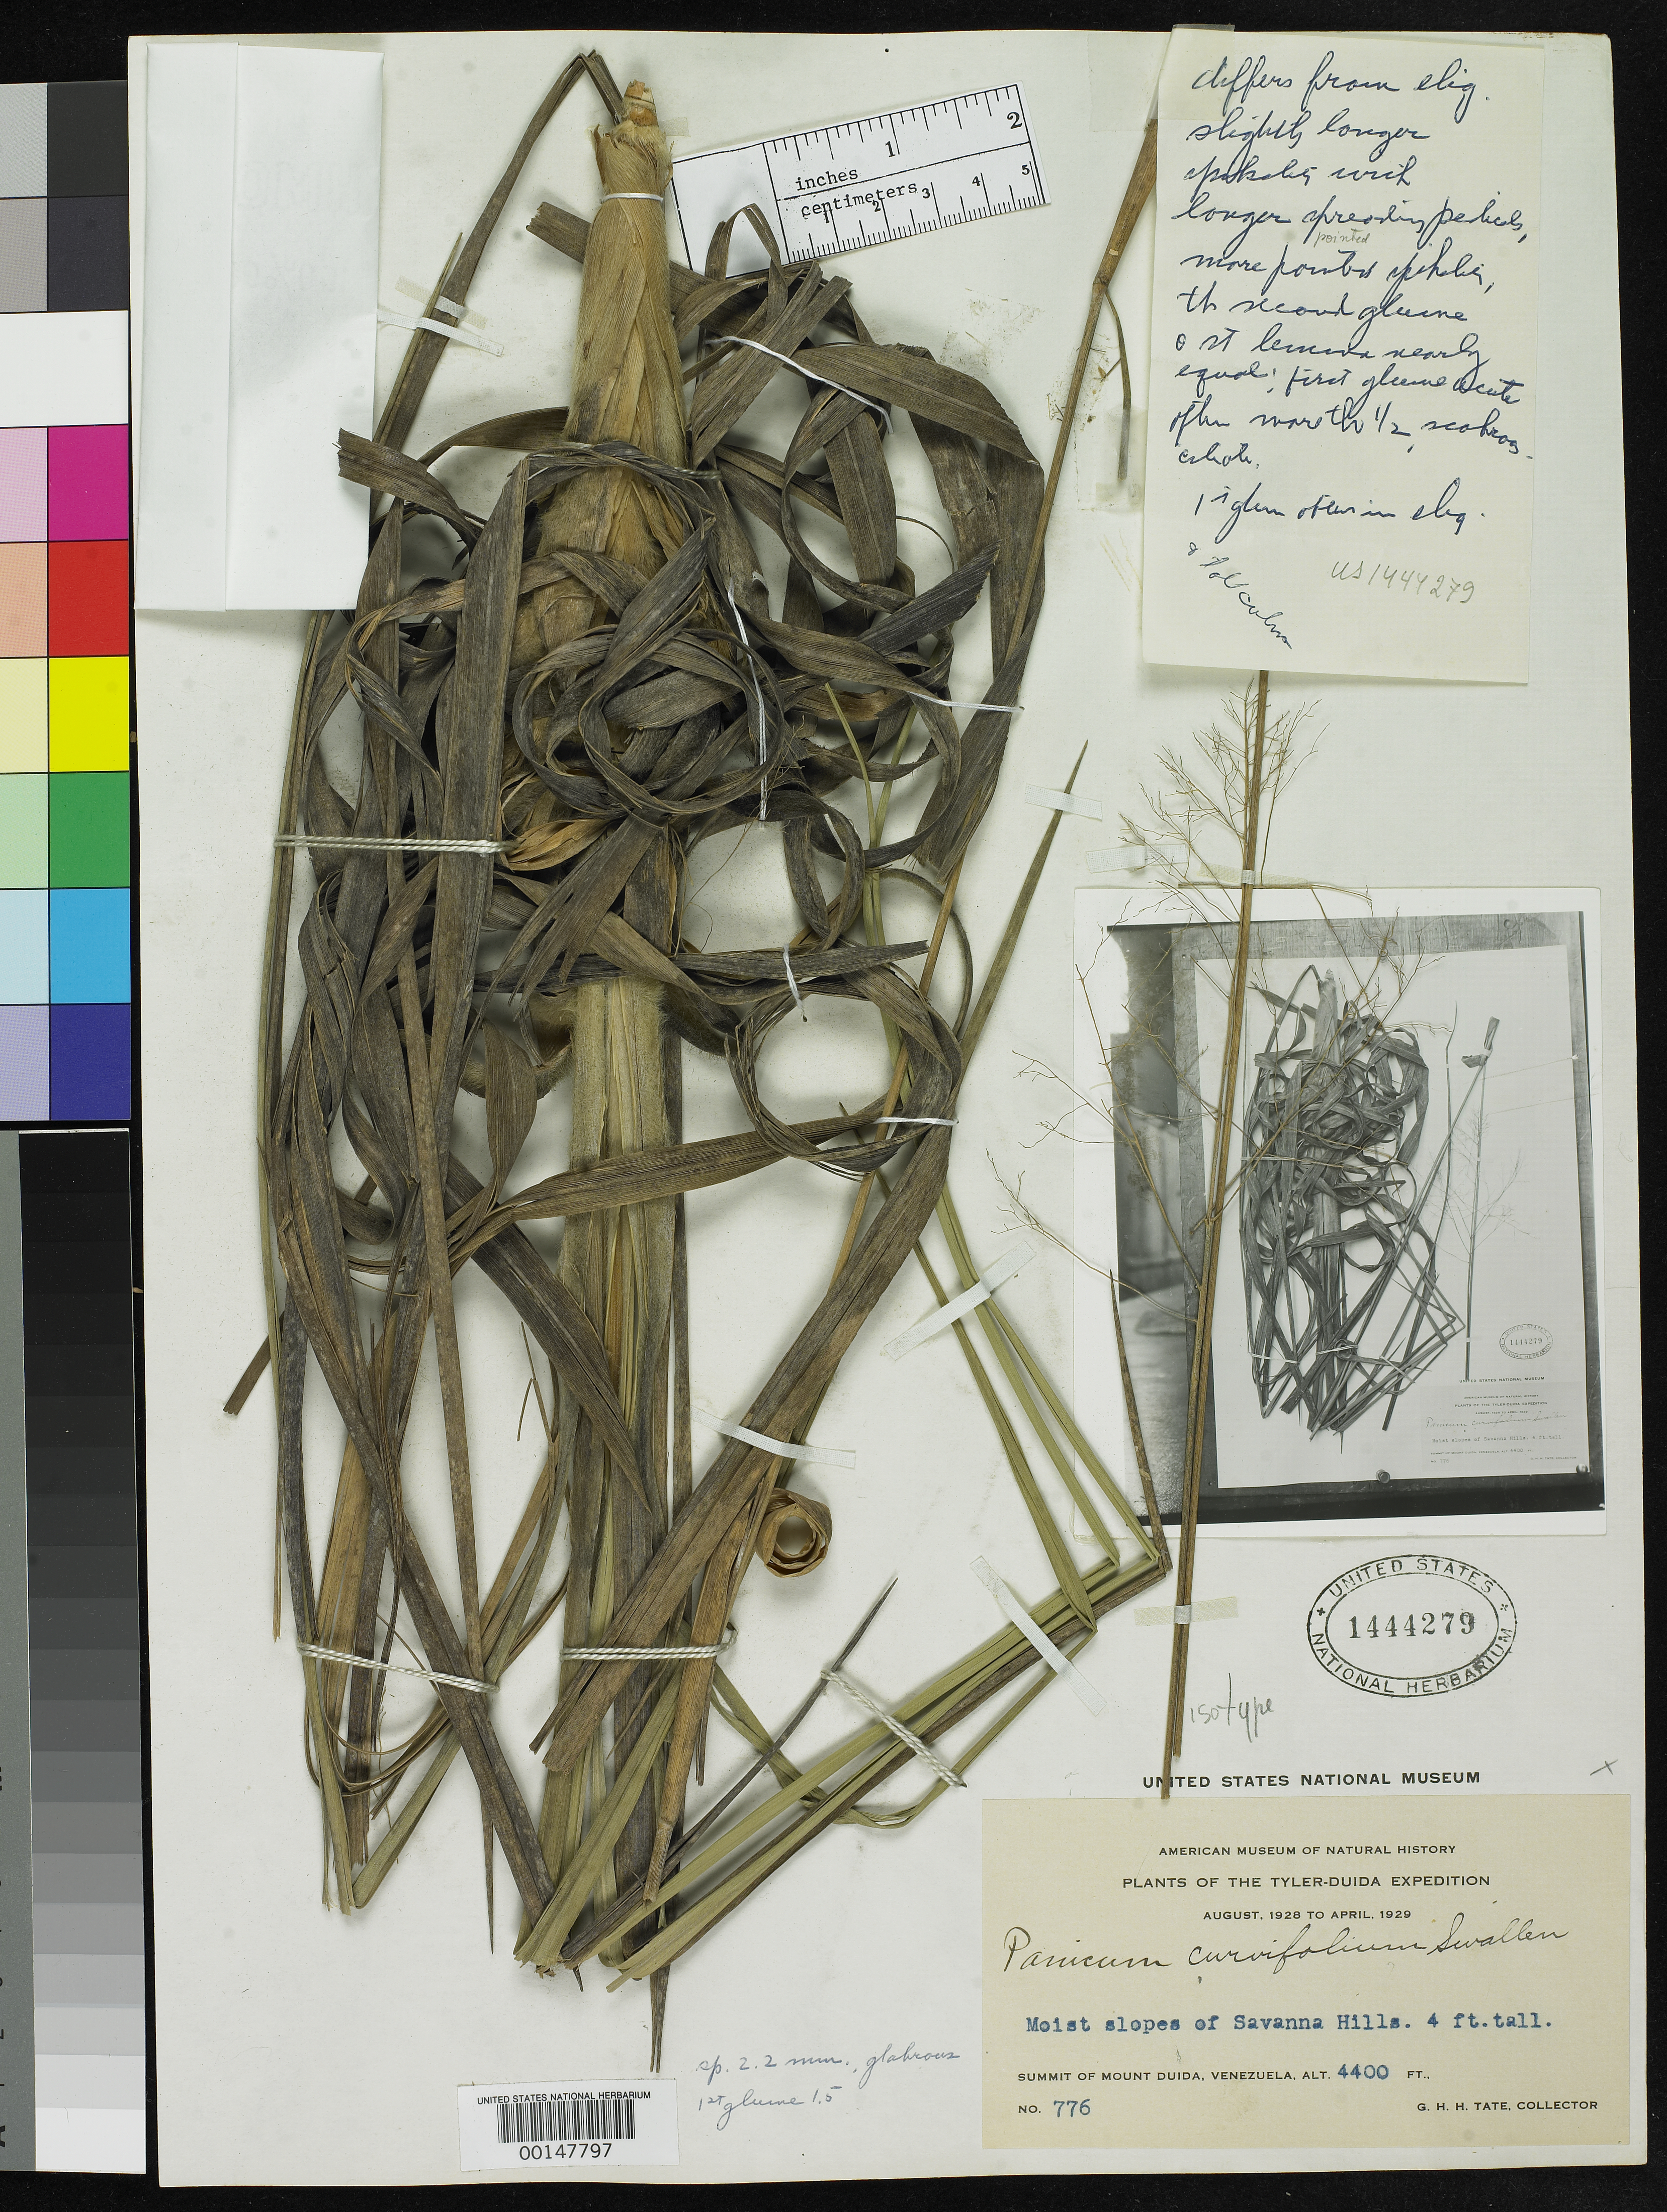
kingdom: Plantae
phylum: Tracheophyta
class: Liliopsida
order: Poales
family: Poaceae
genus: Panicum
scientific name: Panicum curvifolium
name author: Swallen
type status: Isotype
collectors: G. H. H.Tate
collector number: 776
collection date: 1929-01-01/1929-01-04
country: Venezuela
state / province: Amazonas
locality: Mt. Duida.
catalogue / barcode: US 1444279